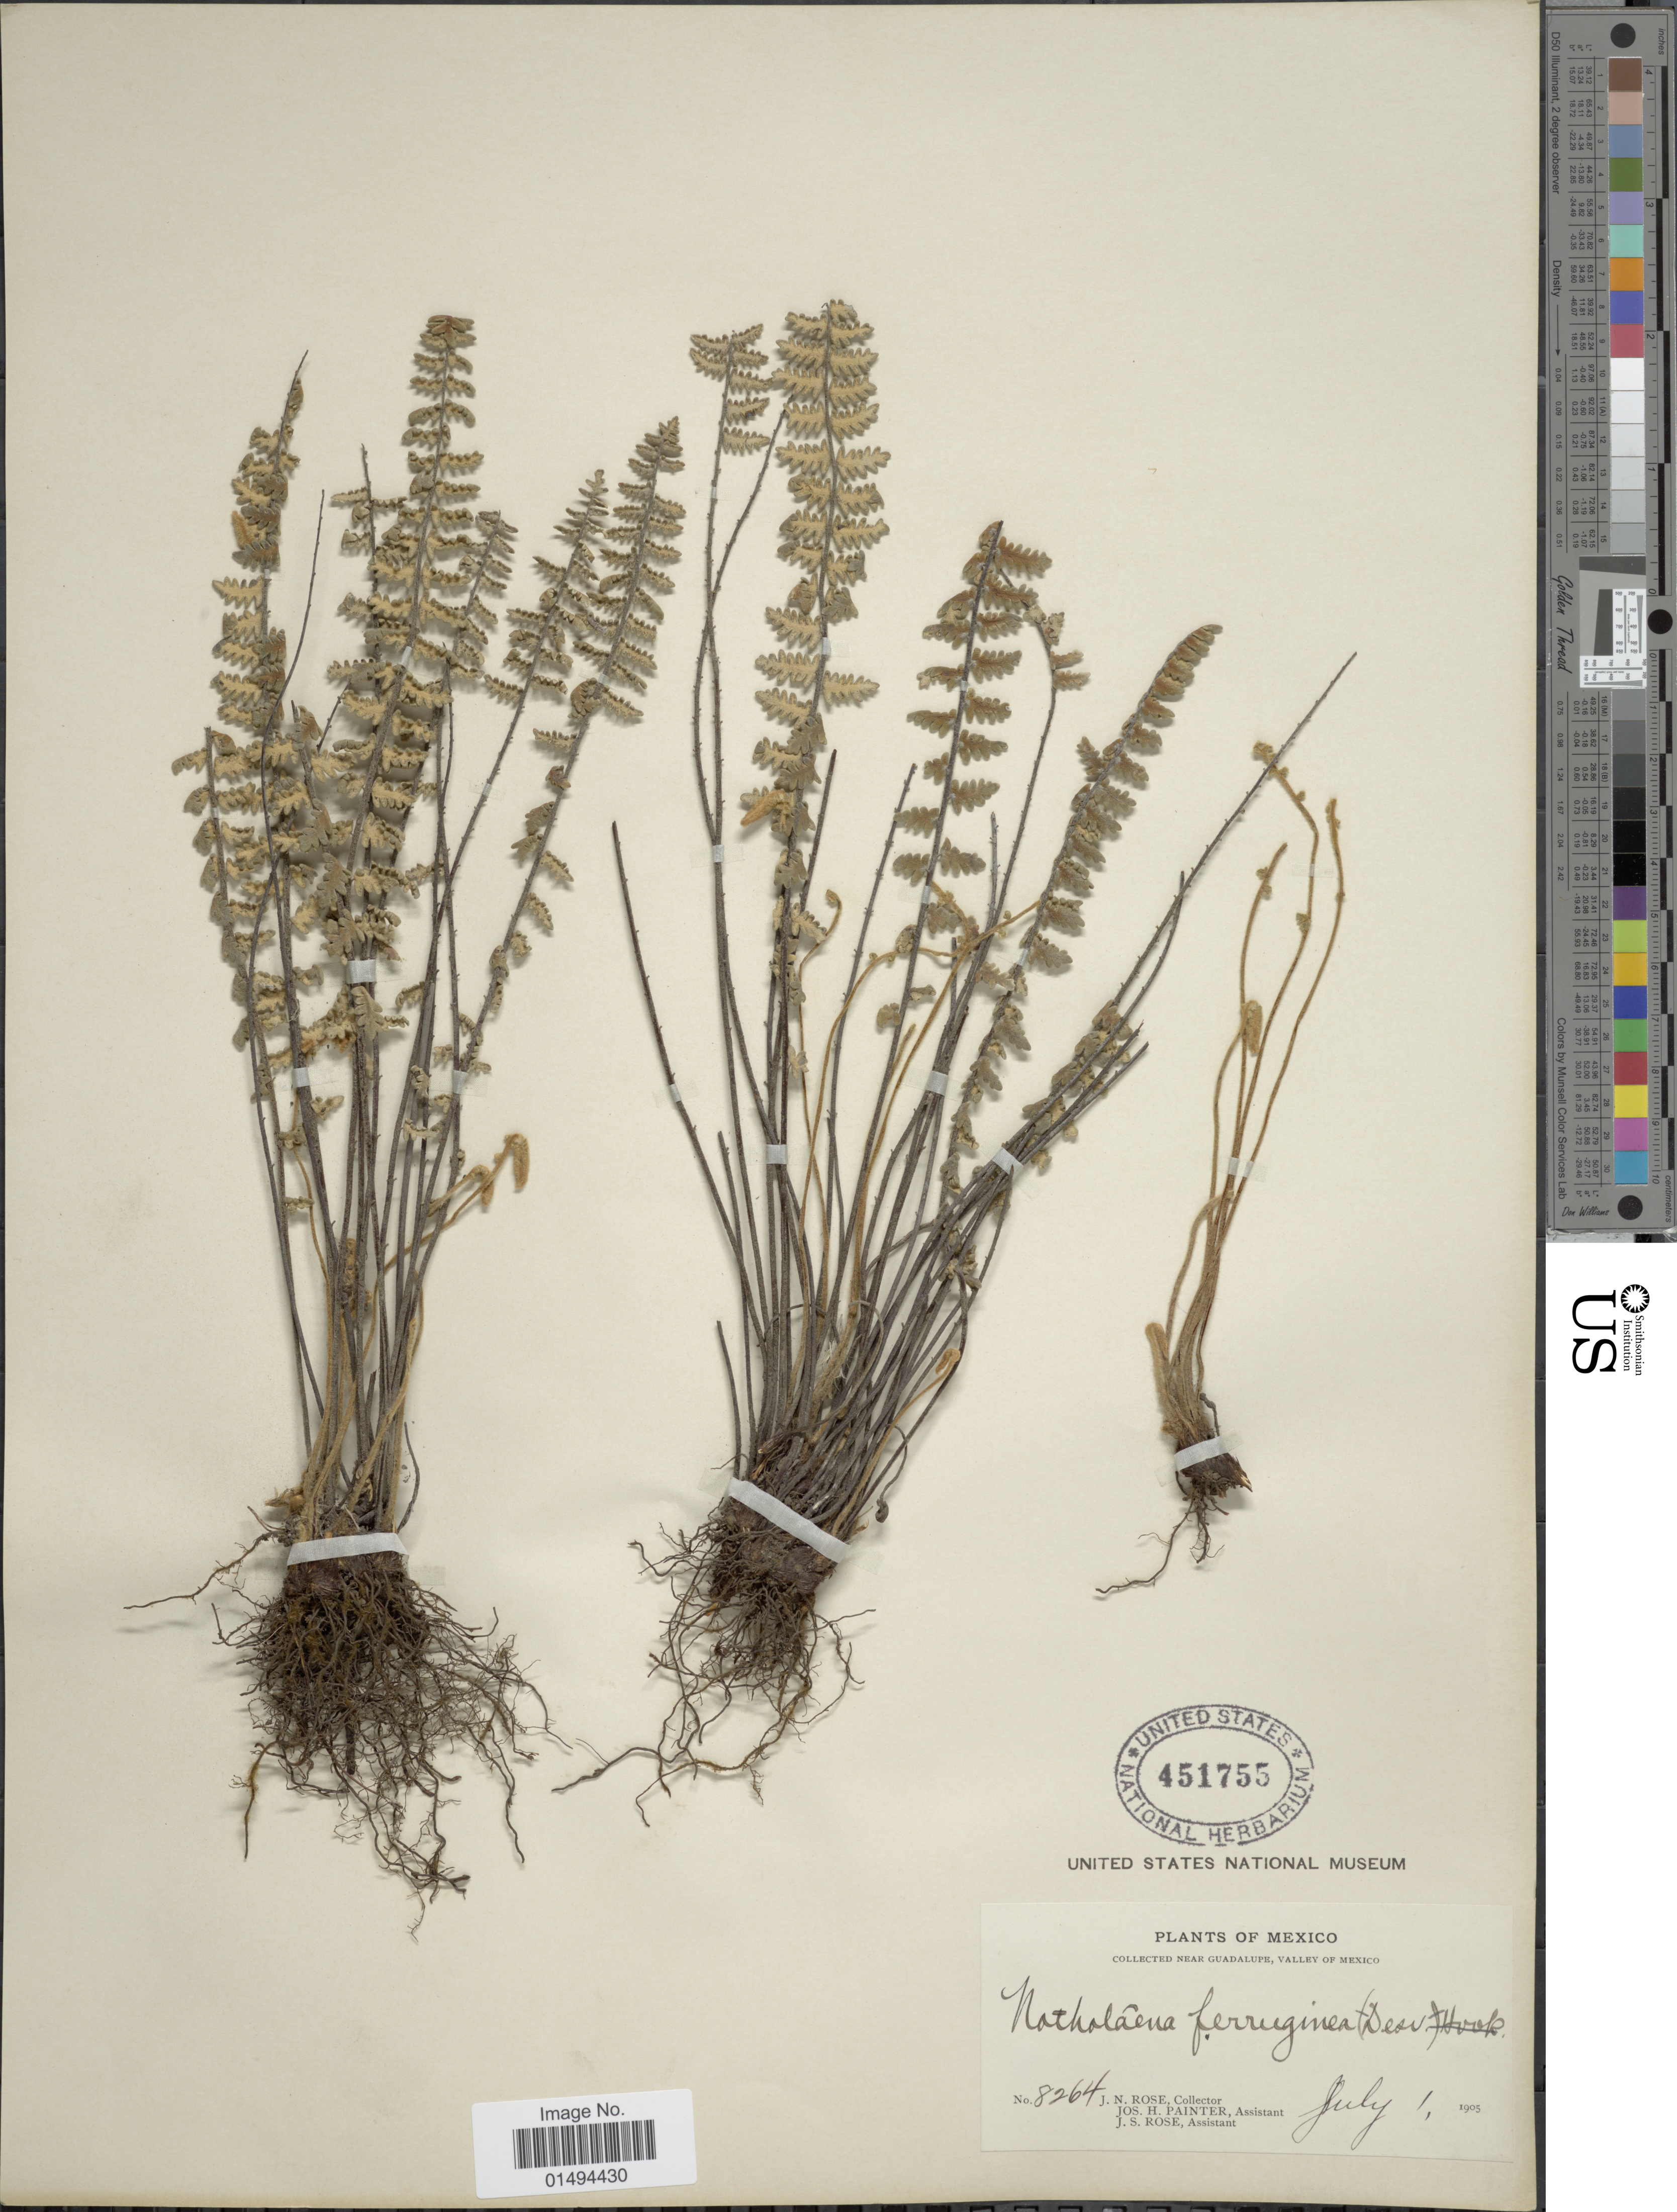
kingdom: Plantae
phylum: Tracheophyta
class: Polypodiopsida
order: Polypodiales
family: Pteridaceae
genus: Myriopteris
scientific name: Myriopteris aurea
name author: (Poir.) Grusz & Windham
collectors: J. N. Rose, J. H. Painter & J. S. Rose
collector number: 8264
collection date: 1905-07-01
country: Mexico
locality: Near Guadalupe, Valley of Mexico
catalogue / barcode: US 451755